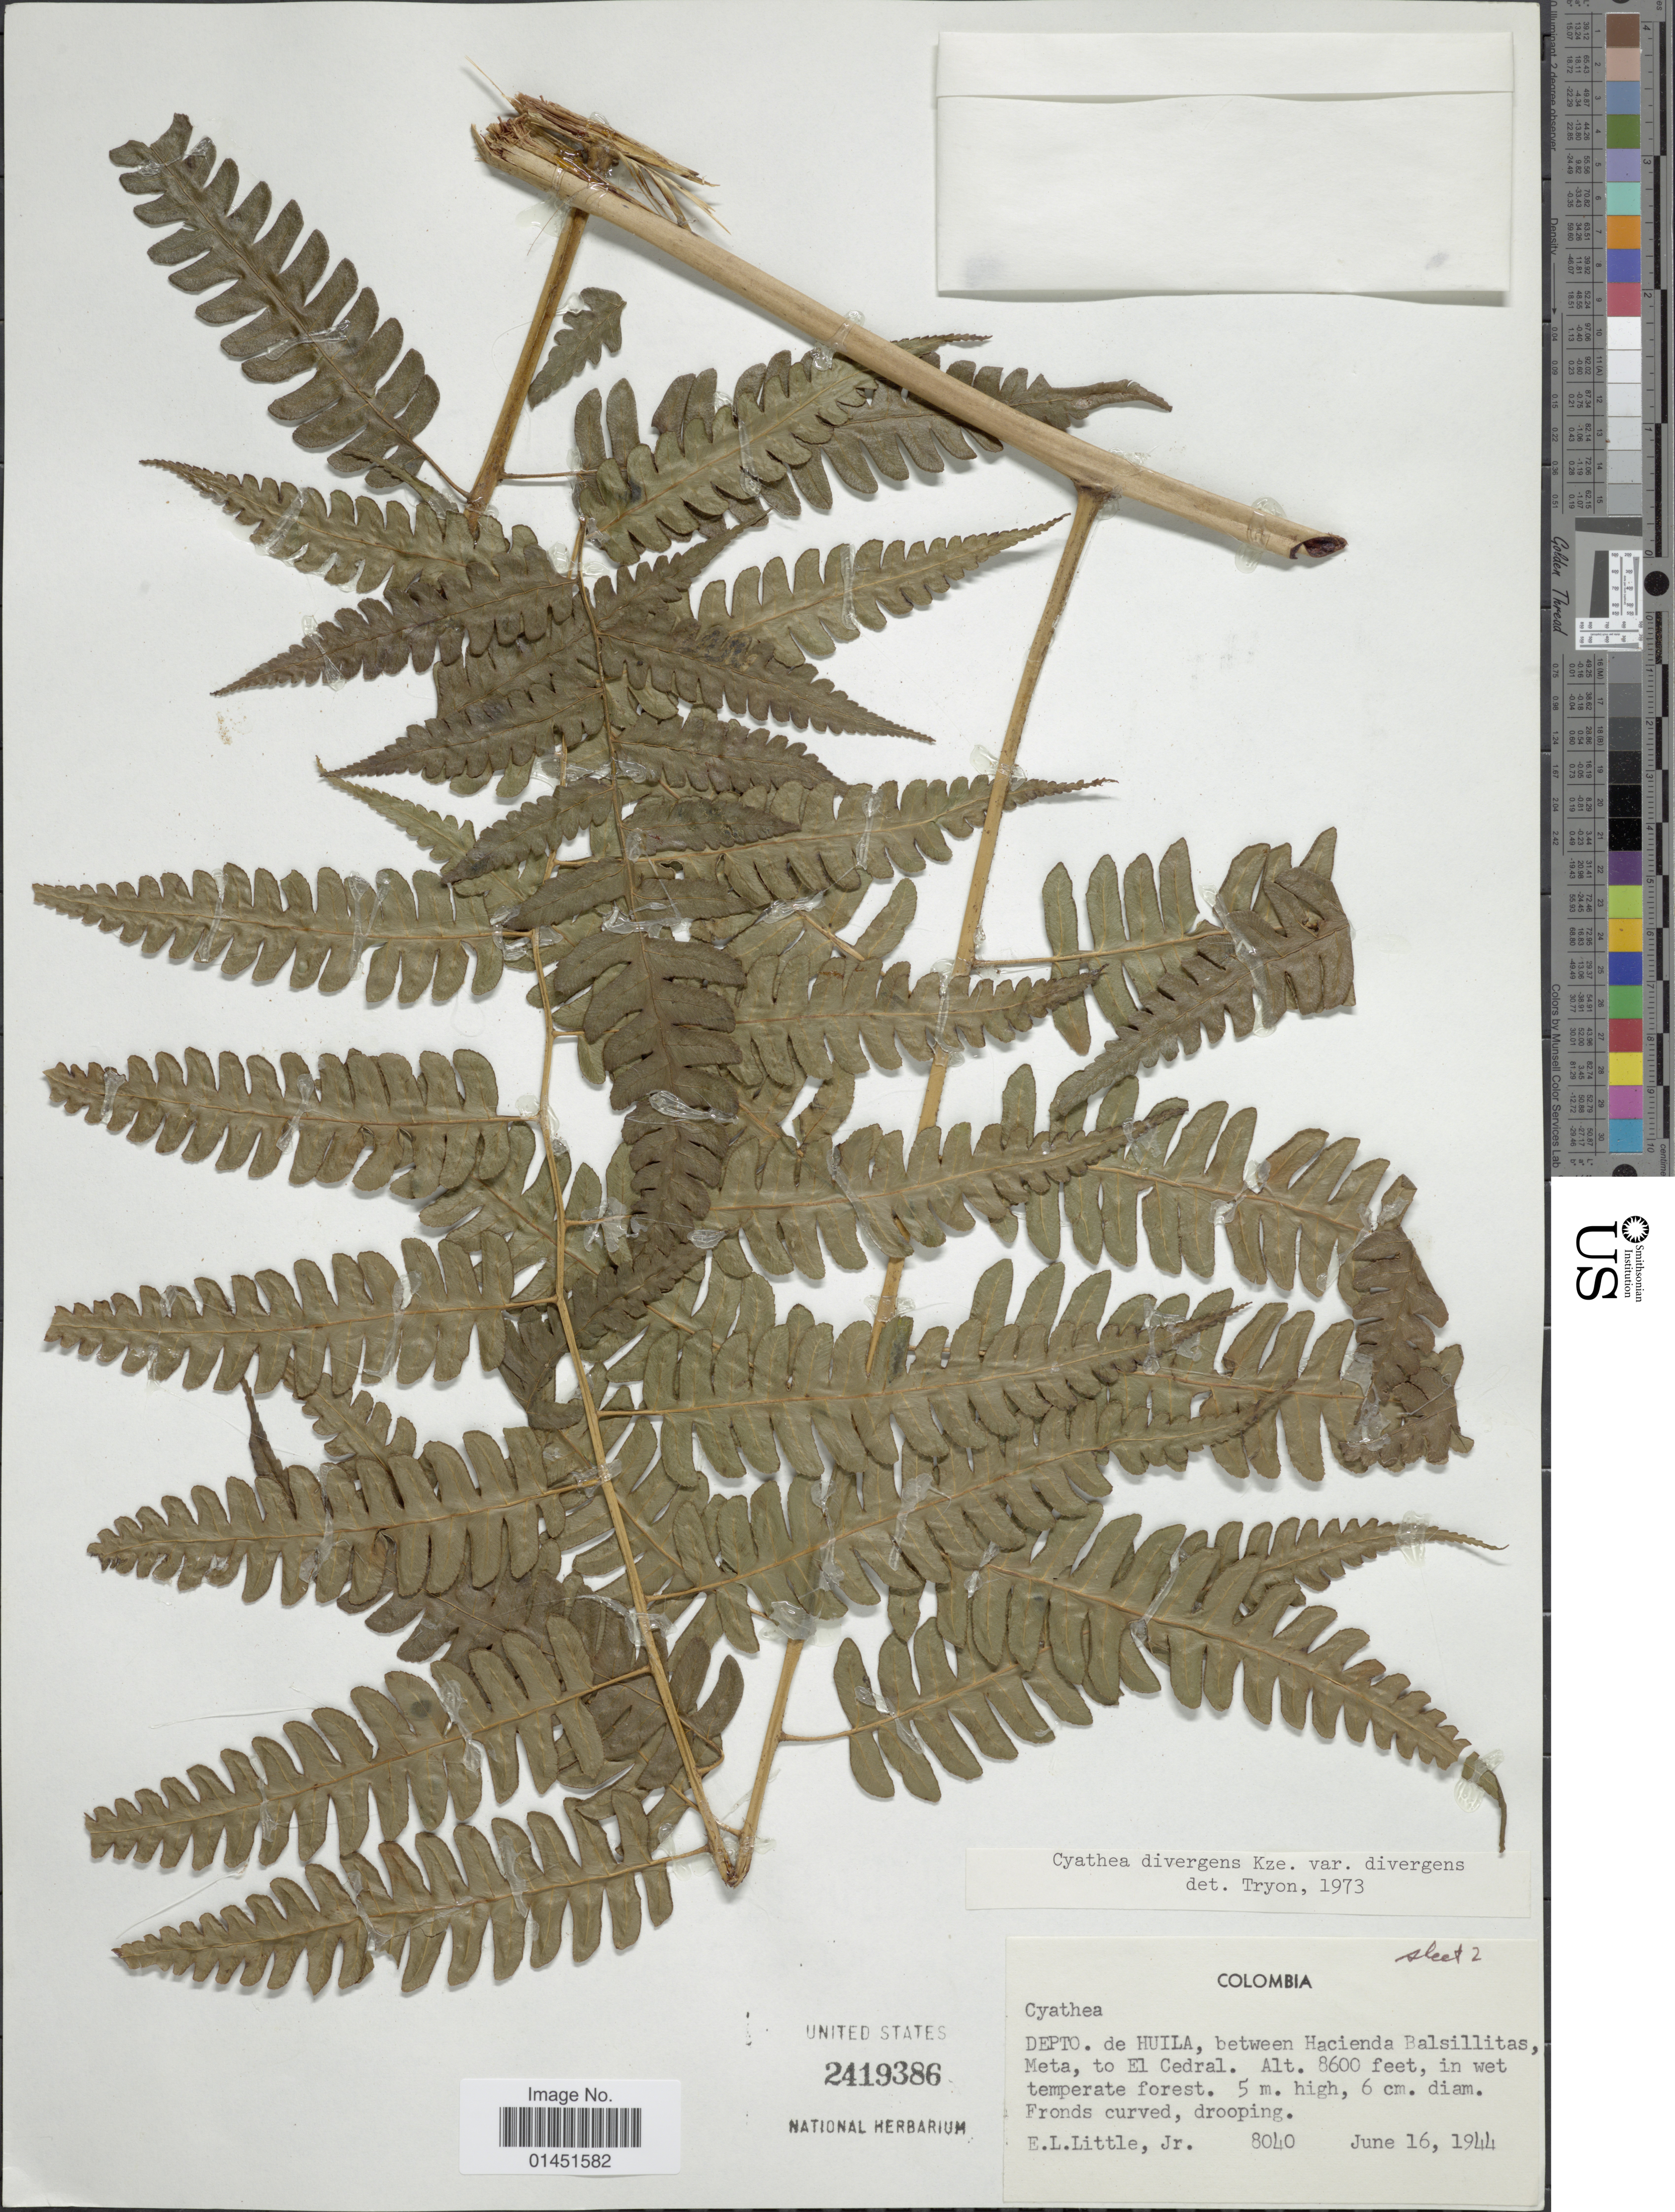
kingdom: Plantae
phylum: Tracheophyta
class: Polypodiopsida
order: Cyatheales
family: Cyatheaceae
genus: Cyathea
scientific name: Cyathea divergens var. divergens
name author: Kunze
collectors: E. L. Little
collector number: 8040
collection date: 1944-06-16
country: Colombia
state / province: Huila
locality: Between Hacienda Balsillitas, Meta, to El Cedral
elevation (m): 2621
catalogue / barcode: US 2419386